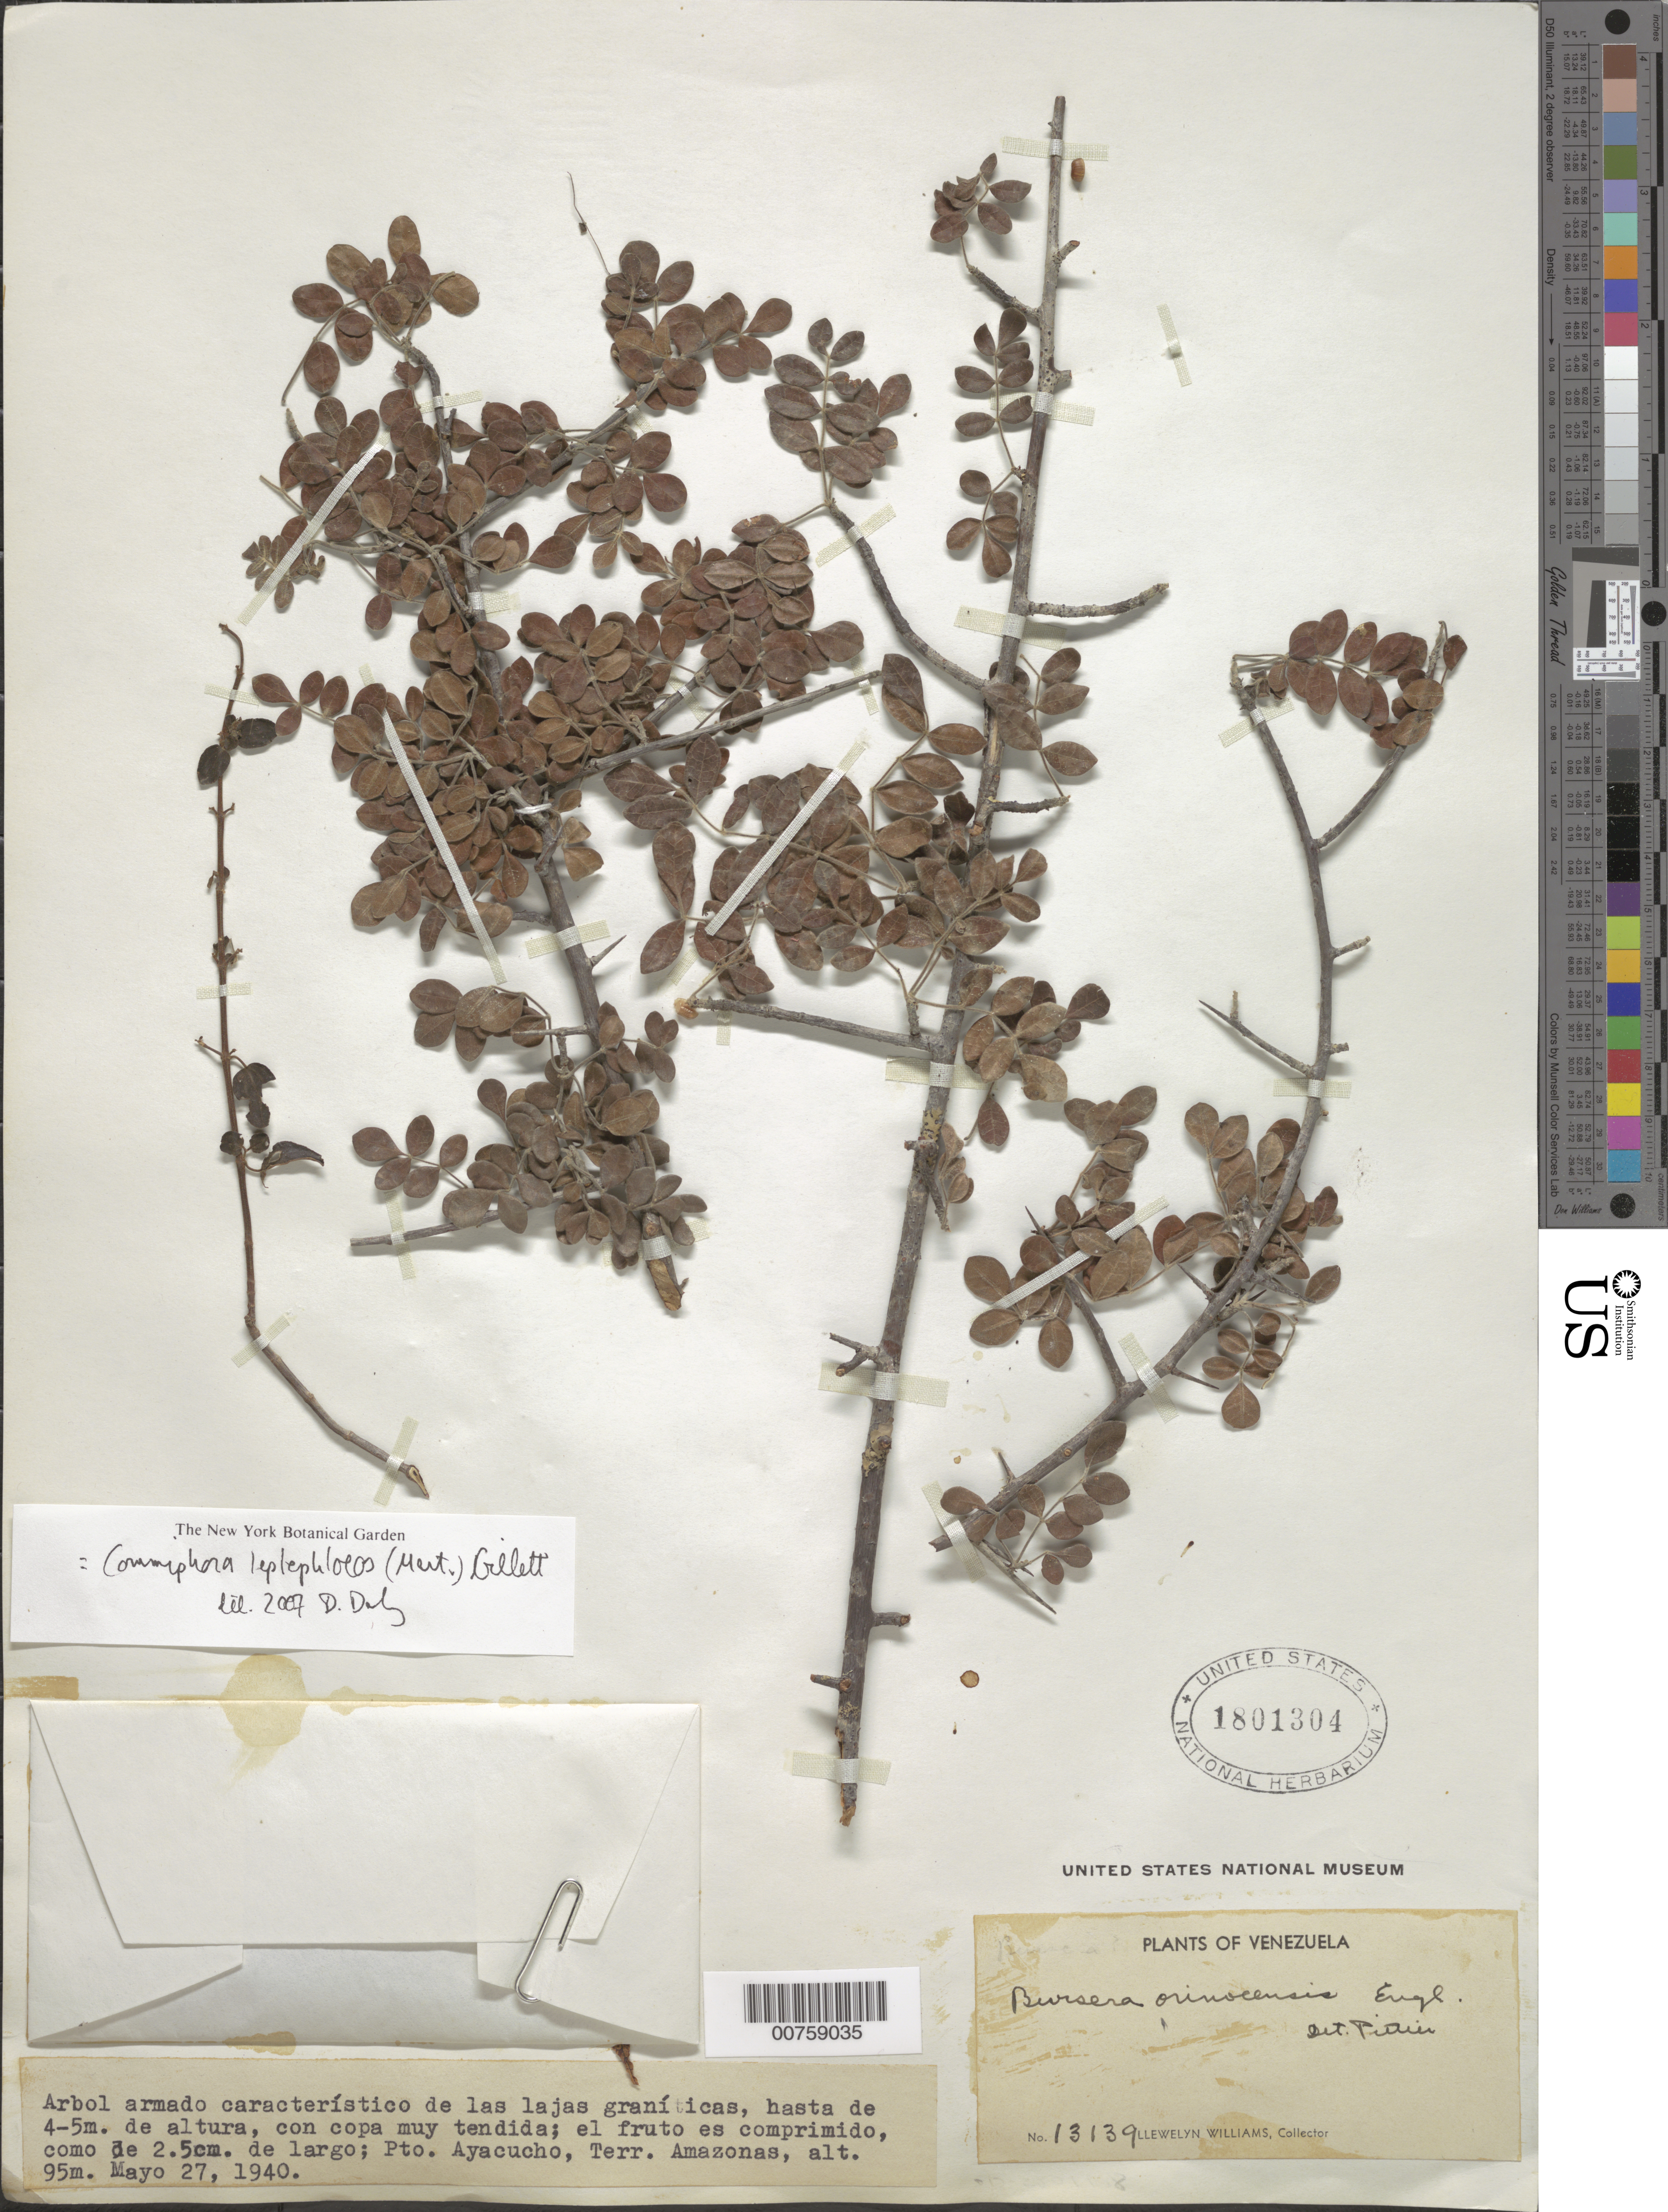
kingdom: Plantae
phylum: Tracheophyta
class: Magnoliopsida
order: Sapindales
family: Burseraceae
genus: Commiphora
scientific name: Commiphora leptophloeos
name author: (Mart.) J.B. Gillett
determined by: Daly, D. C.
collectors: Ll. Williams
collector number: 13139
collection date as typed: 27-May-40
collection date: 1940-05-27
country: Venezuela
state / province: Amazonas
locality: Puerto Ayacucho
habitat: Lajas graníticas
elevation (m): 95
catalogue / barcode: US 1801304